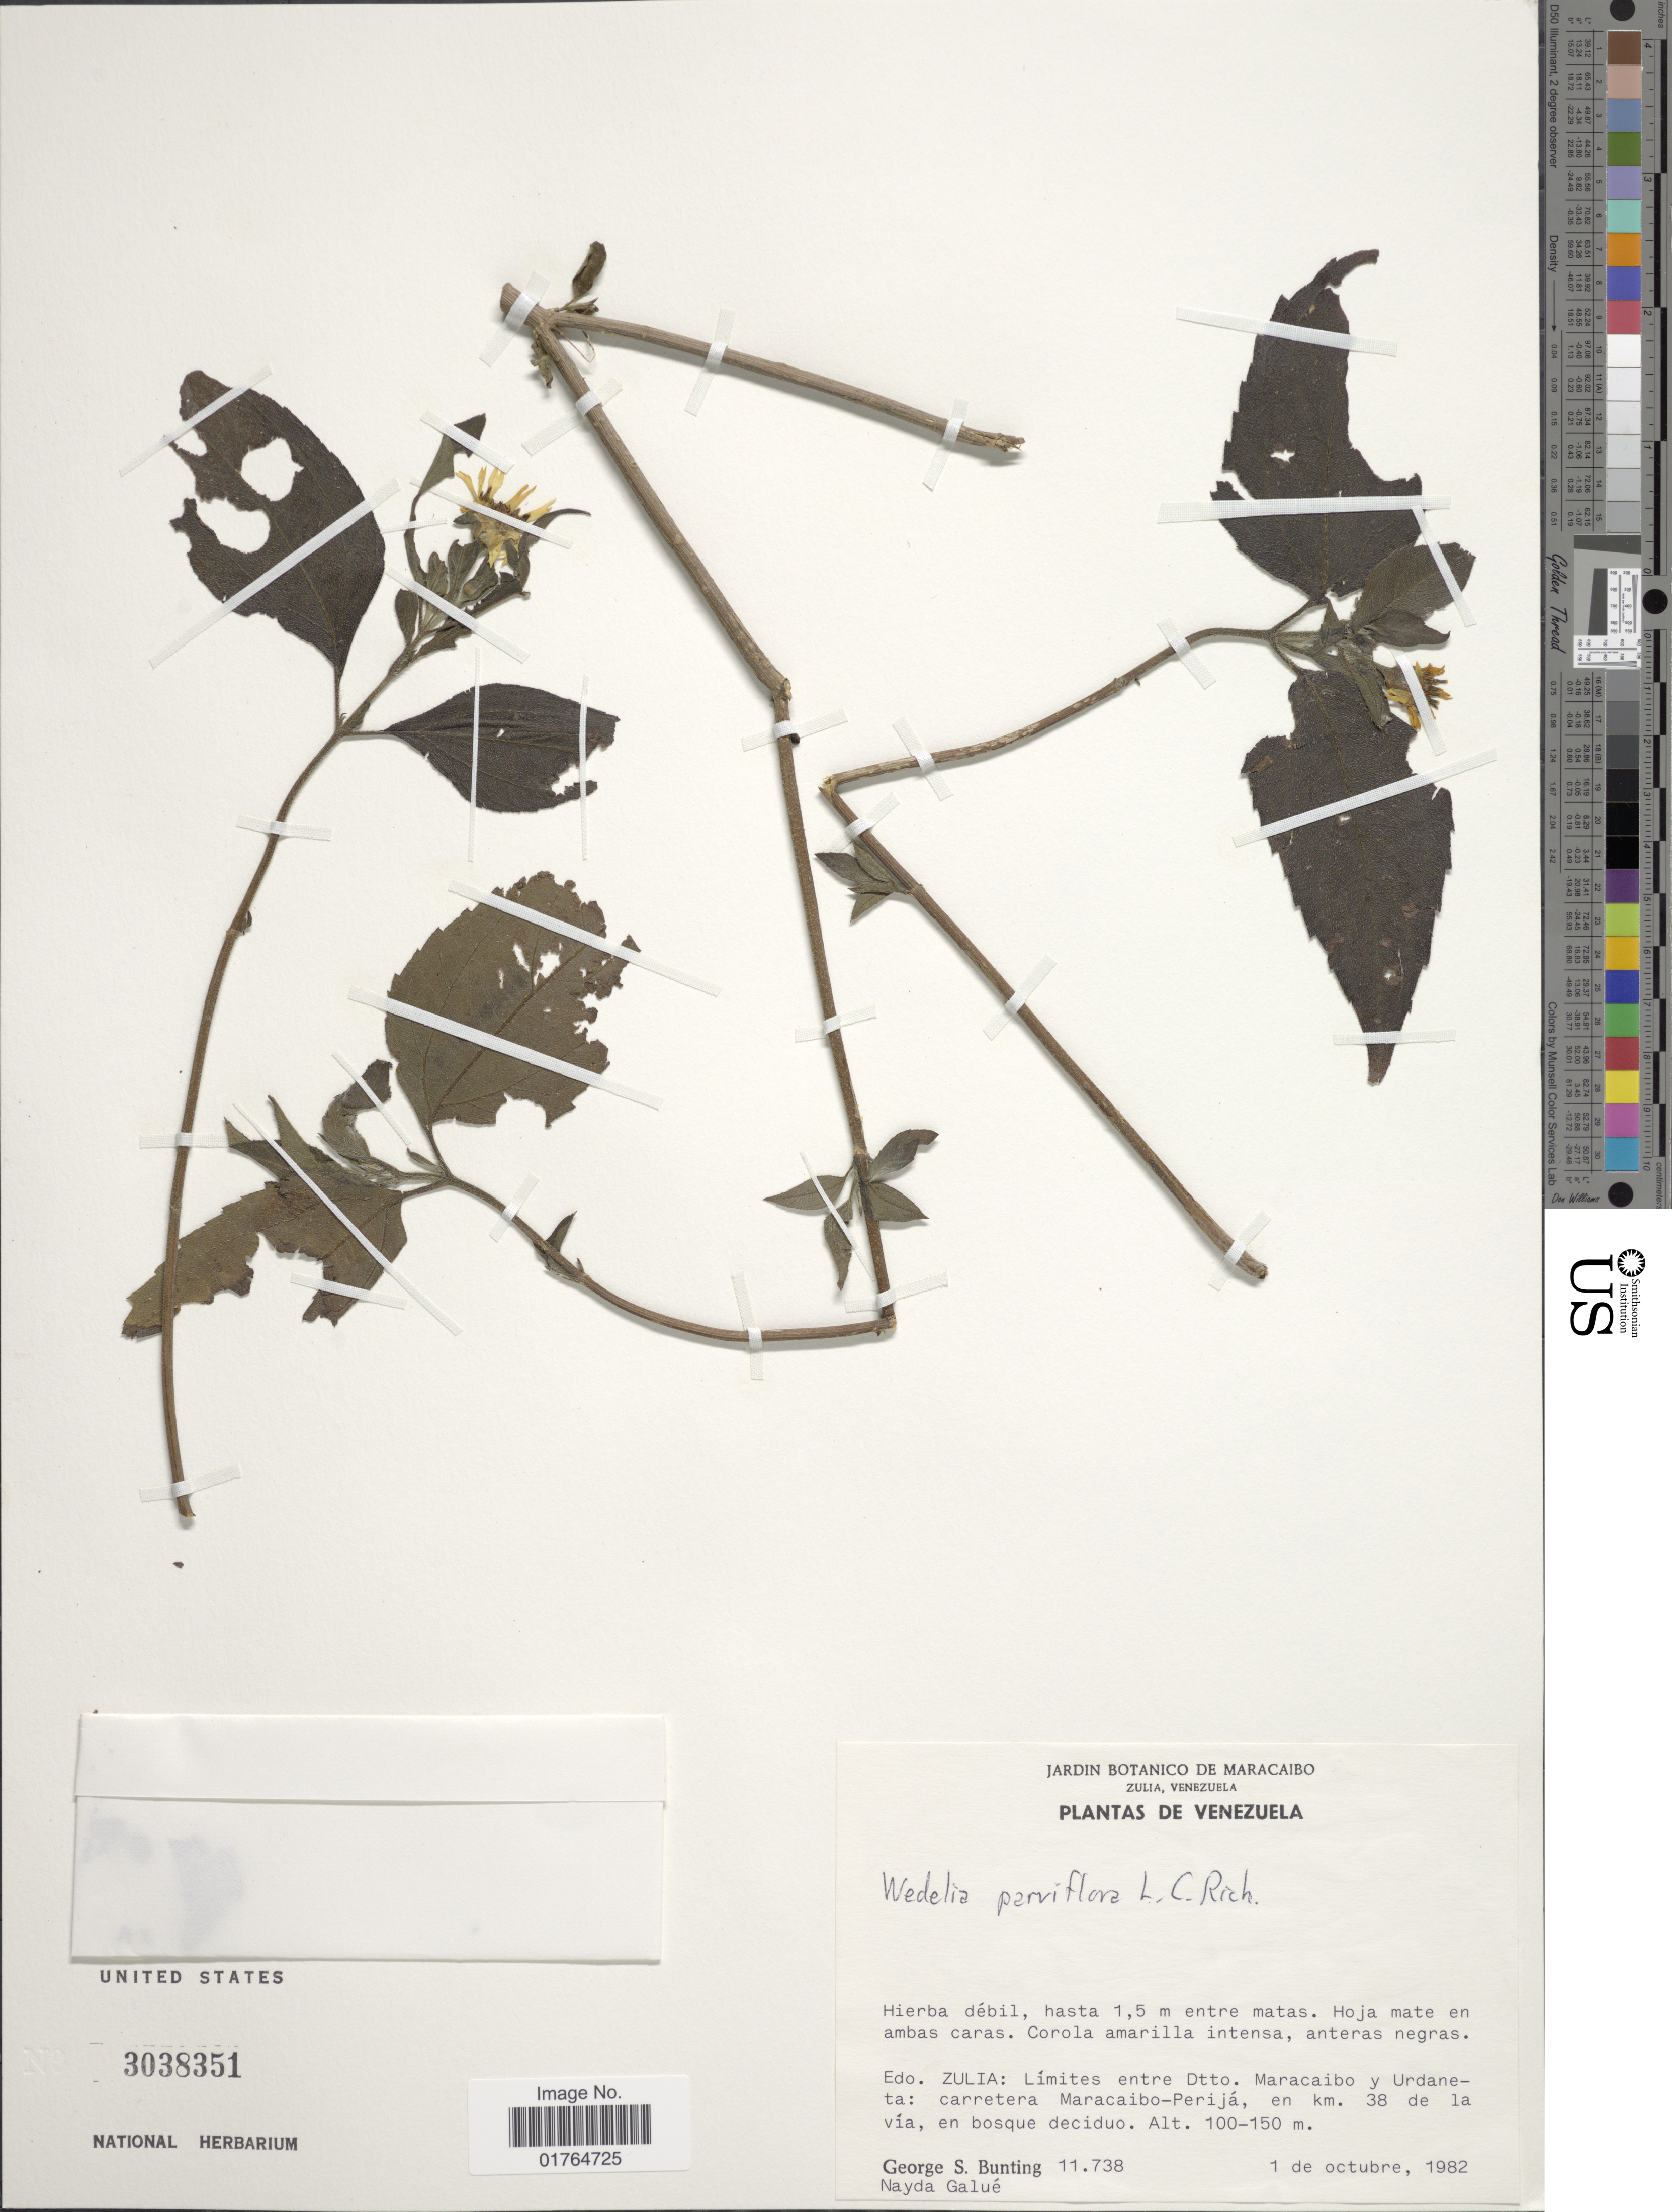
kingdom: Plantae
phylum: Tracheophyta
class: Magnoliopsida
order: Asterales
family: Asteraceae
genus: Wedelia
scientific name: Wedelia parviflora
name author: Rich.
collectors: G. S. Bunting & N. Galué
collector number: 11738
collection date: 1982-10-01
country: Venezuela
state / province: Zulia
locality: Limites entre Dtto. Maracaibo y Urdaneta, carretera Maracaibo-Perija, en km 38 de la via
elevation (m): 100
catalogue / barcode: US 3038351